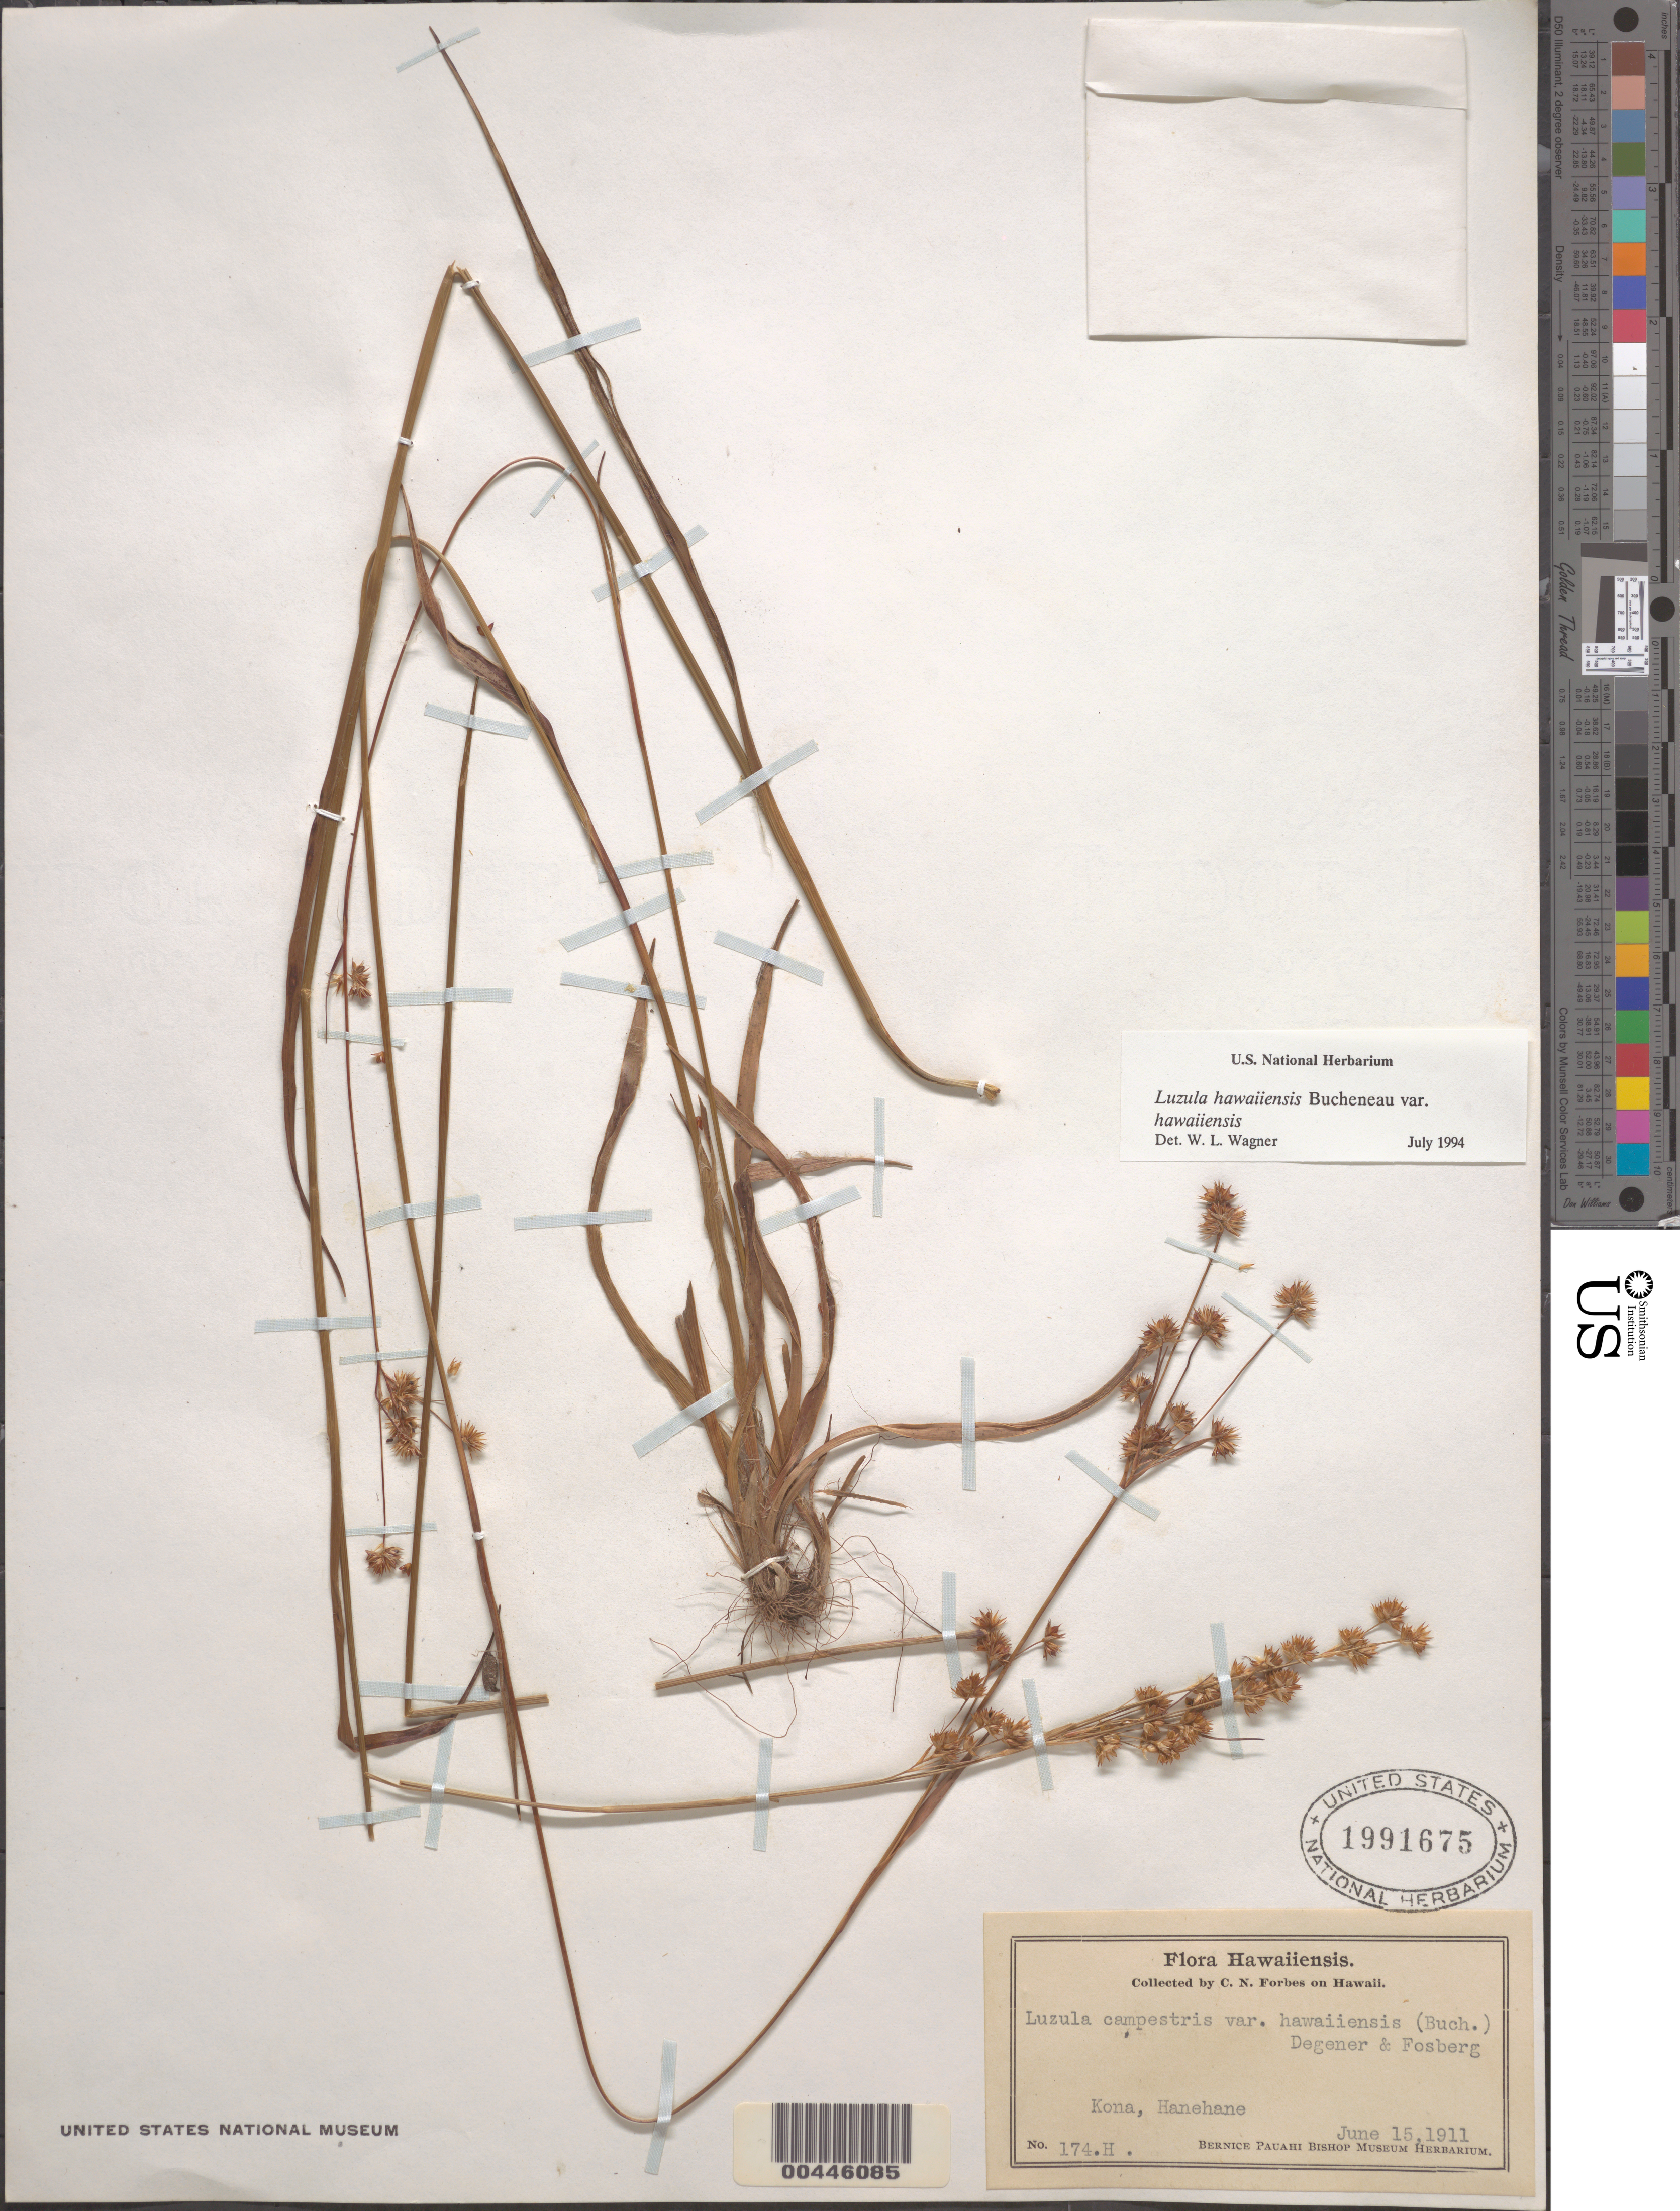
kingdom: Plantae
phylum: Tracheophyta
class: Liliopsida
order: Poales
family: Juncaceae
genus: Luzula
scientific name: Luzula hawaiiensis var. hawaiiensis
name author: Buchenau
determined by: Wagner, W. L., (BOT), Smithsonian Institution - National Museum of Natural History (UNITED STATES)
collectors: C. N. Forbes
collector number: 174.H.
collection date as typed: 15 Jun 1911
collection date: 1911-06-15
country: United States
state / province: Hawaii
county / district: Hawaii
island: Hawaii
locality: Kona, Hanehane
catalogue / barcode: US 1991675